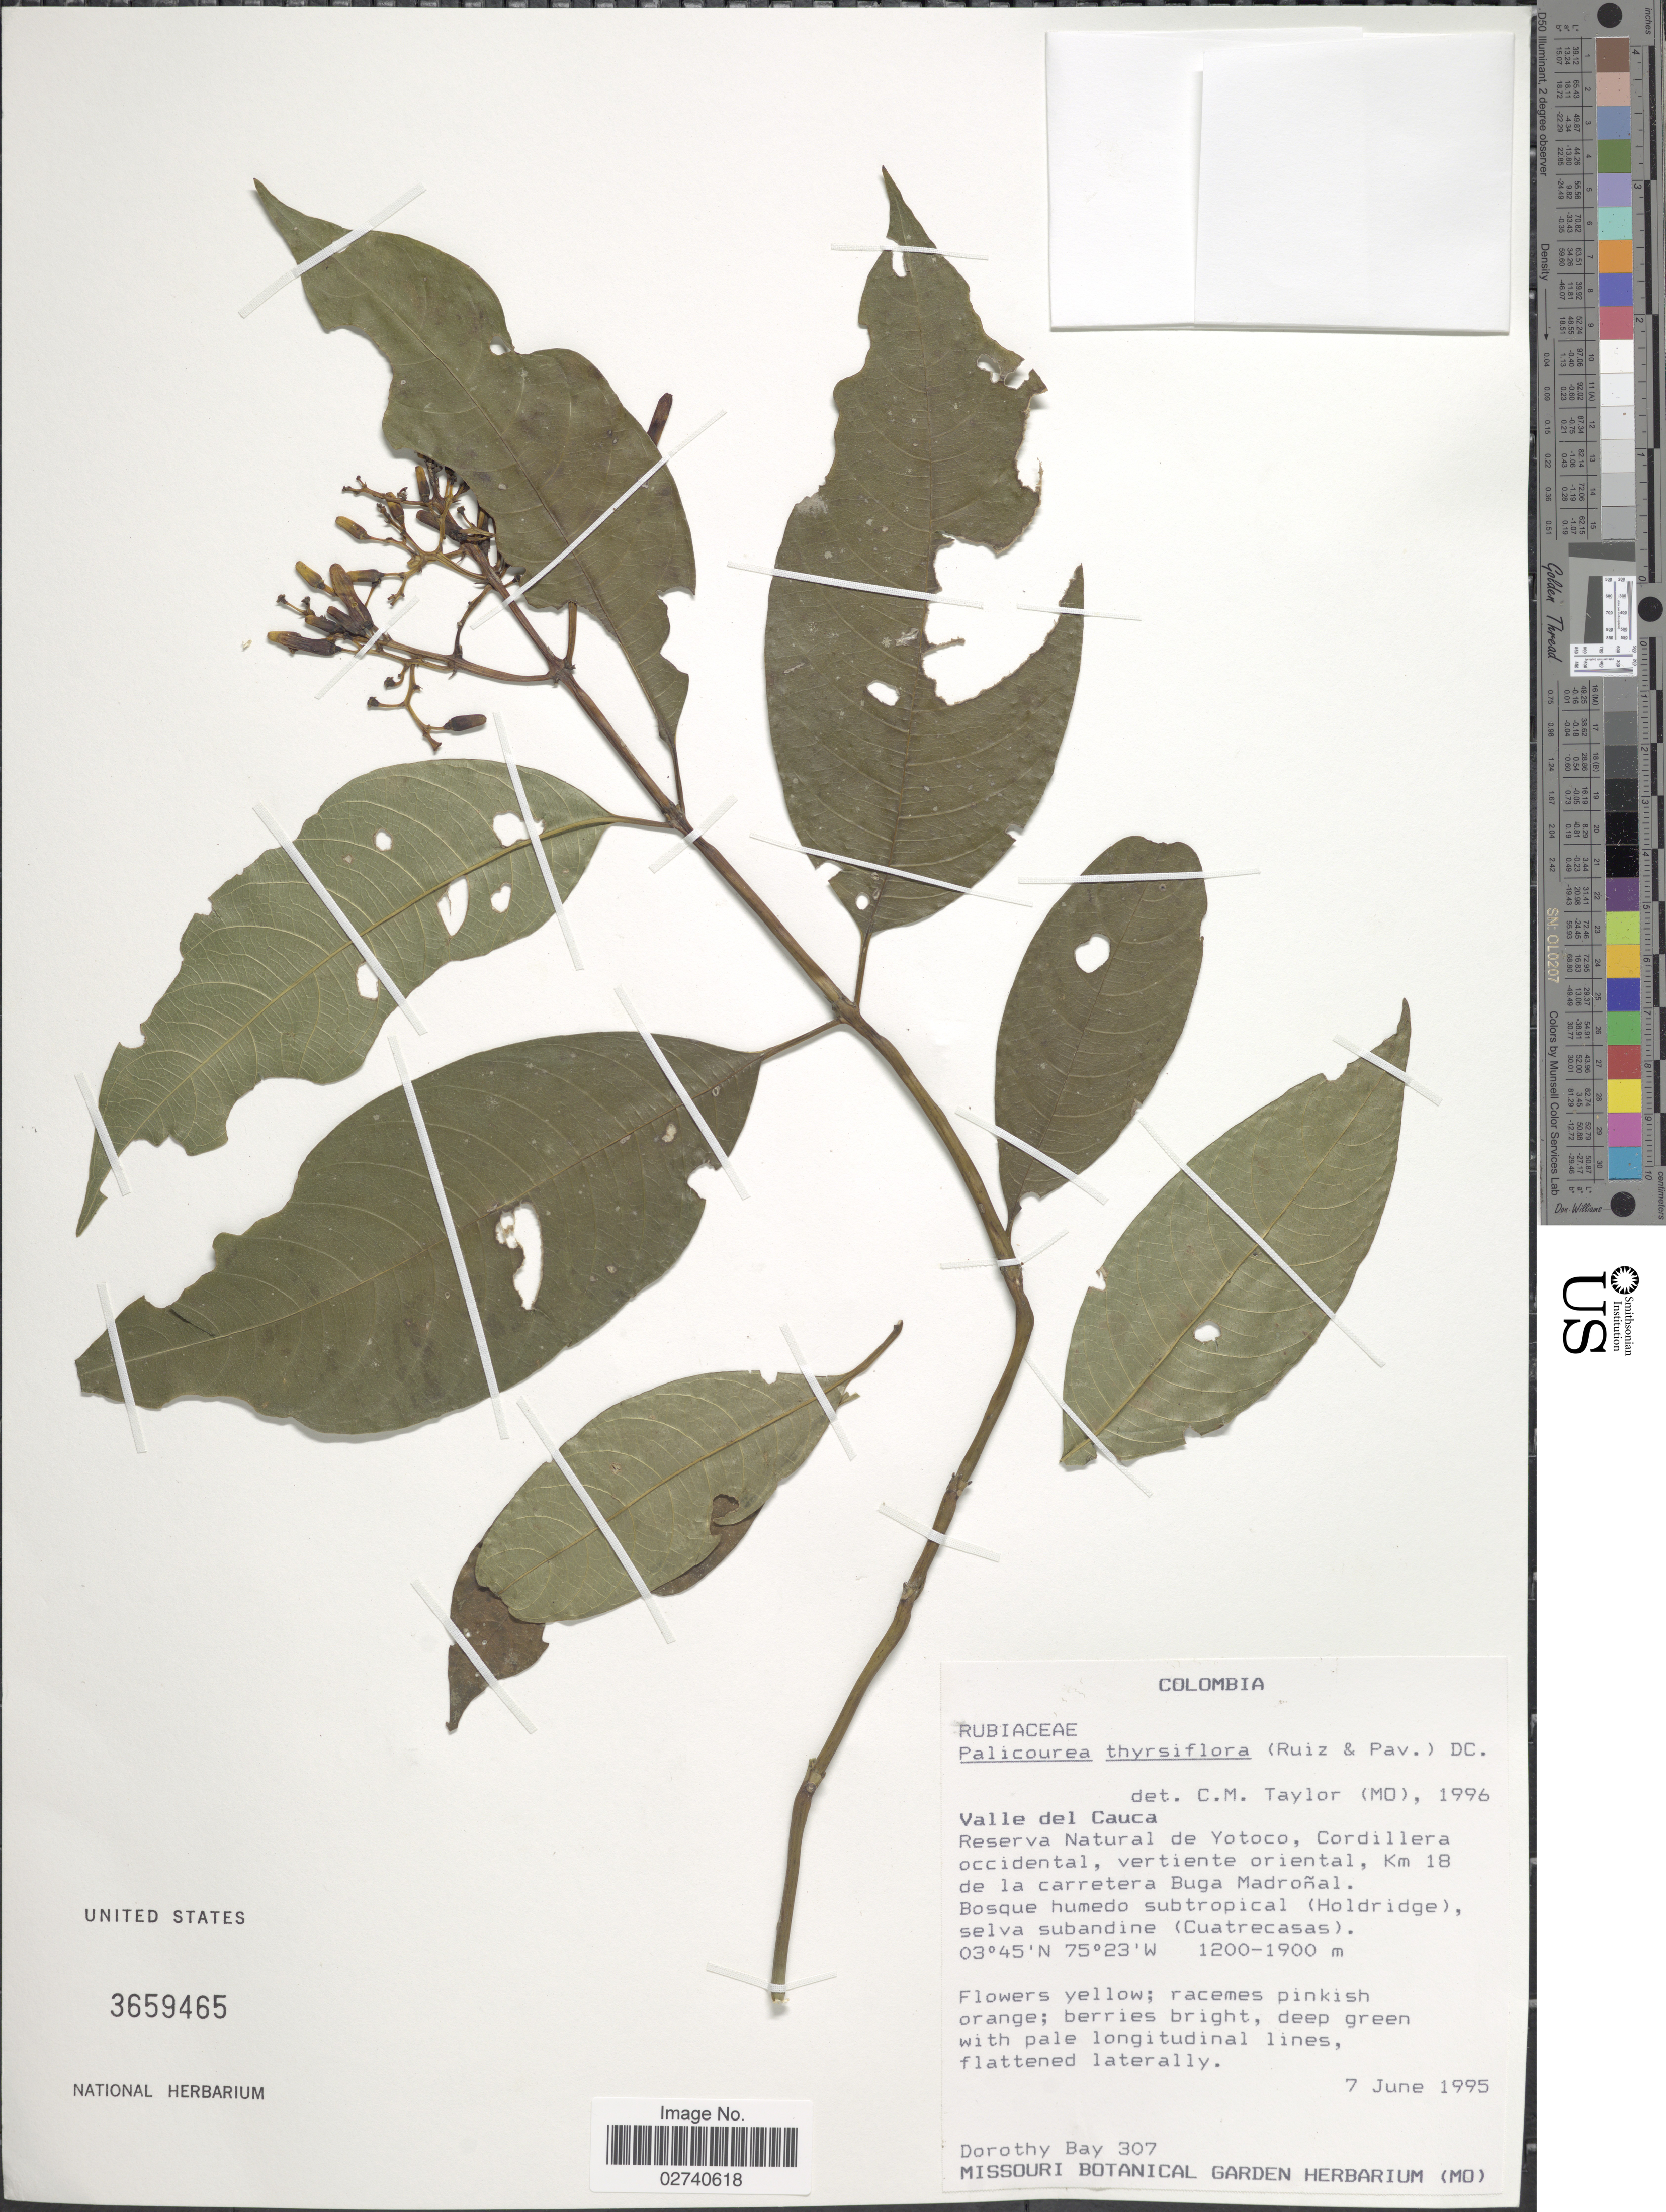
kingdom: Plantae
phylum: Tracheophyta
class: Magnoliopsida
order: Gentianales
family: Rubiaceae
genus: Palicourea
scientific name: Palicourea thyrsiflora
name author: (Ruiz & Pav.) DC.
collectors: D. C. Bay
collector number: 307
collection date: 1995-06-07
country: Colombia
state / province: Valle del Cauca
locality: Reserva Natural de Yotoco, Cordillera occidental, vertiente oriental, Km 18 de la carretera Buga Madronal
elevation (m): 1200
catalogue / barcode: US 3659465